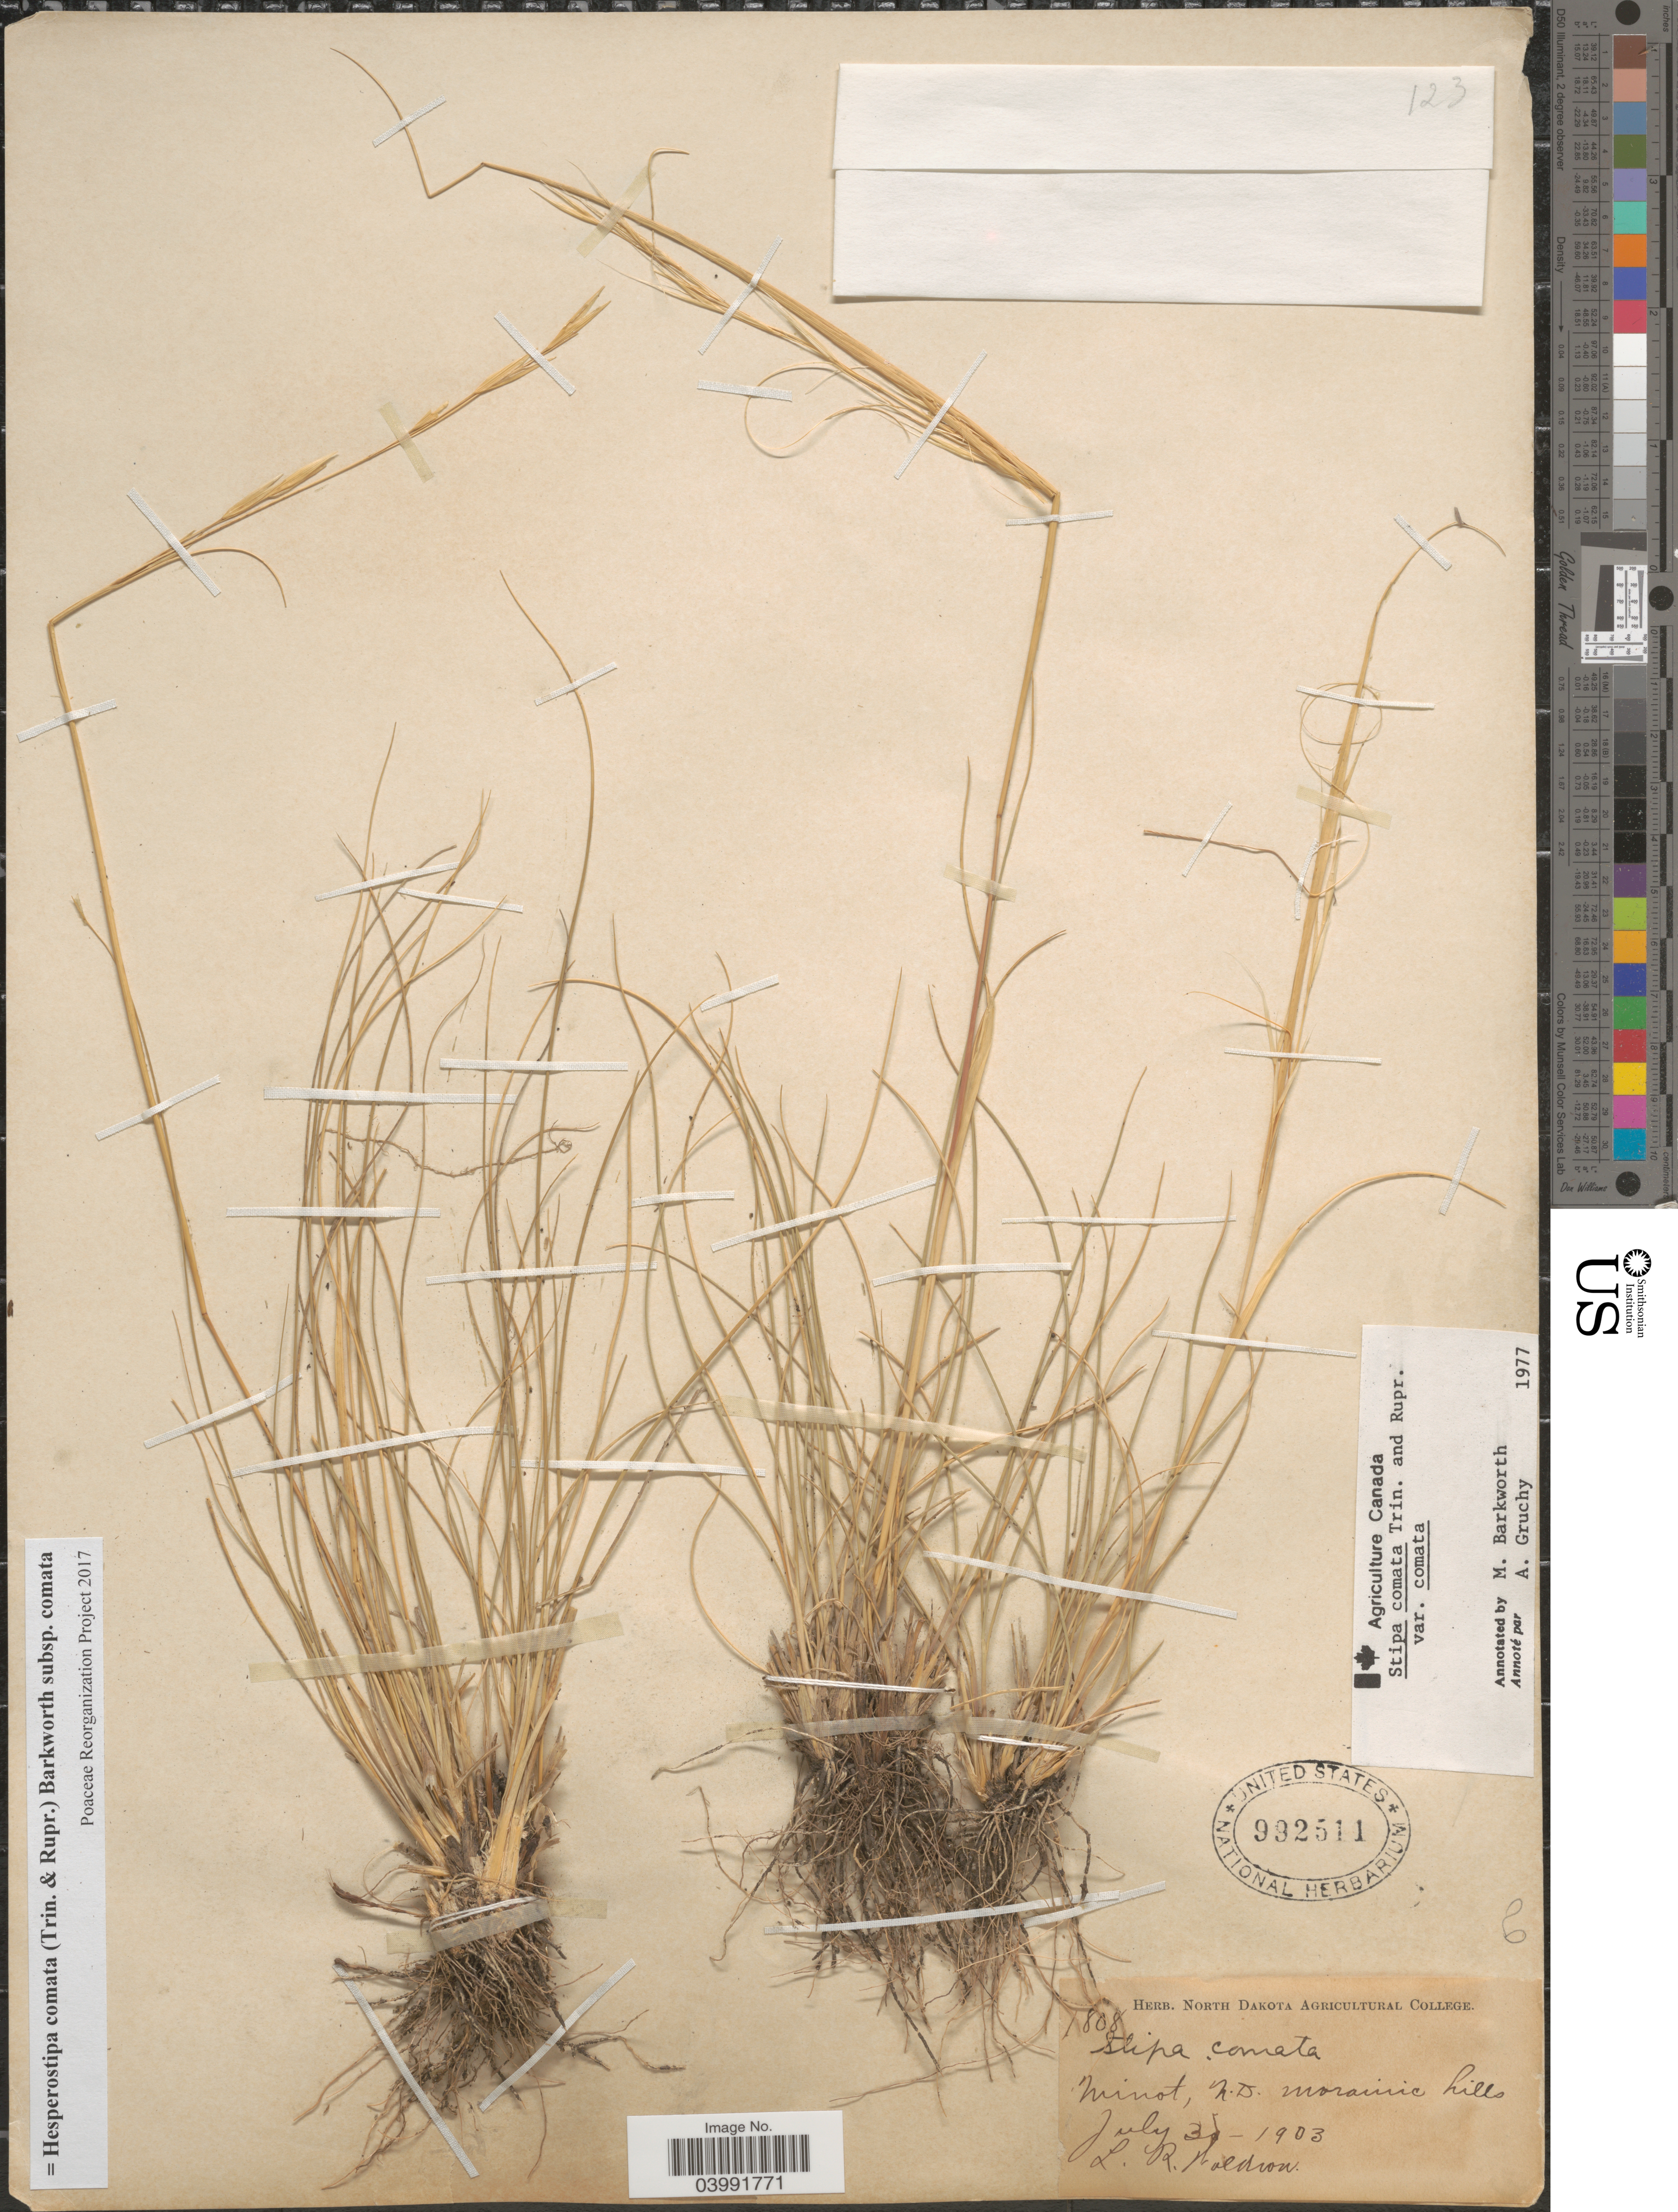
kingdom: Plantae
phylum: Tracheophyta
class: Liliopsida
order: Poales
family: Poaceae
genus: Hesperostipa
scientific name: Hesperostipa comata subsp. comata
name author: (Trin. & Rupr.) Barkworth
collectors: L. Waldron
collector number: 1808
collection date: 1903-07-31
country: United States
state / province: North Dakota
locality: Minot, morainic hills.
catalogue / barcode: US 992511